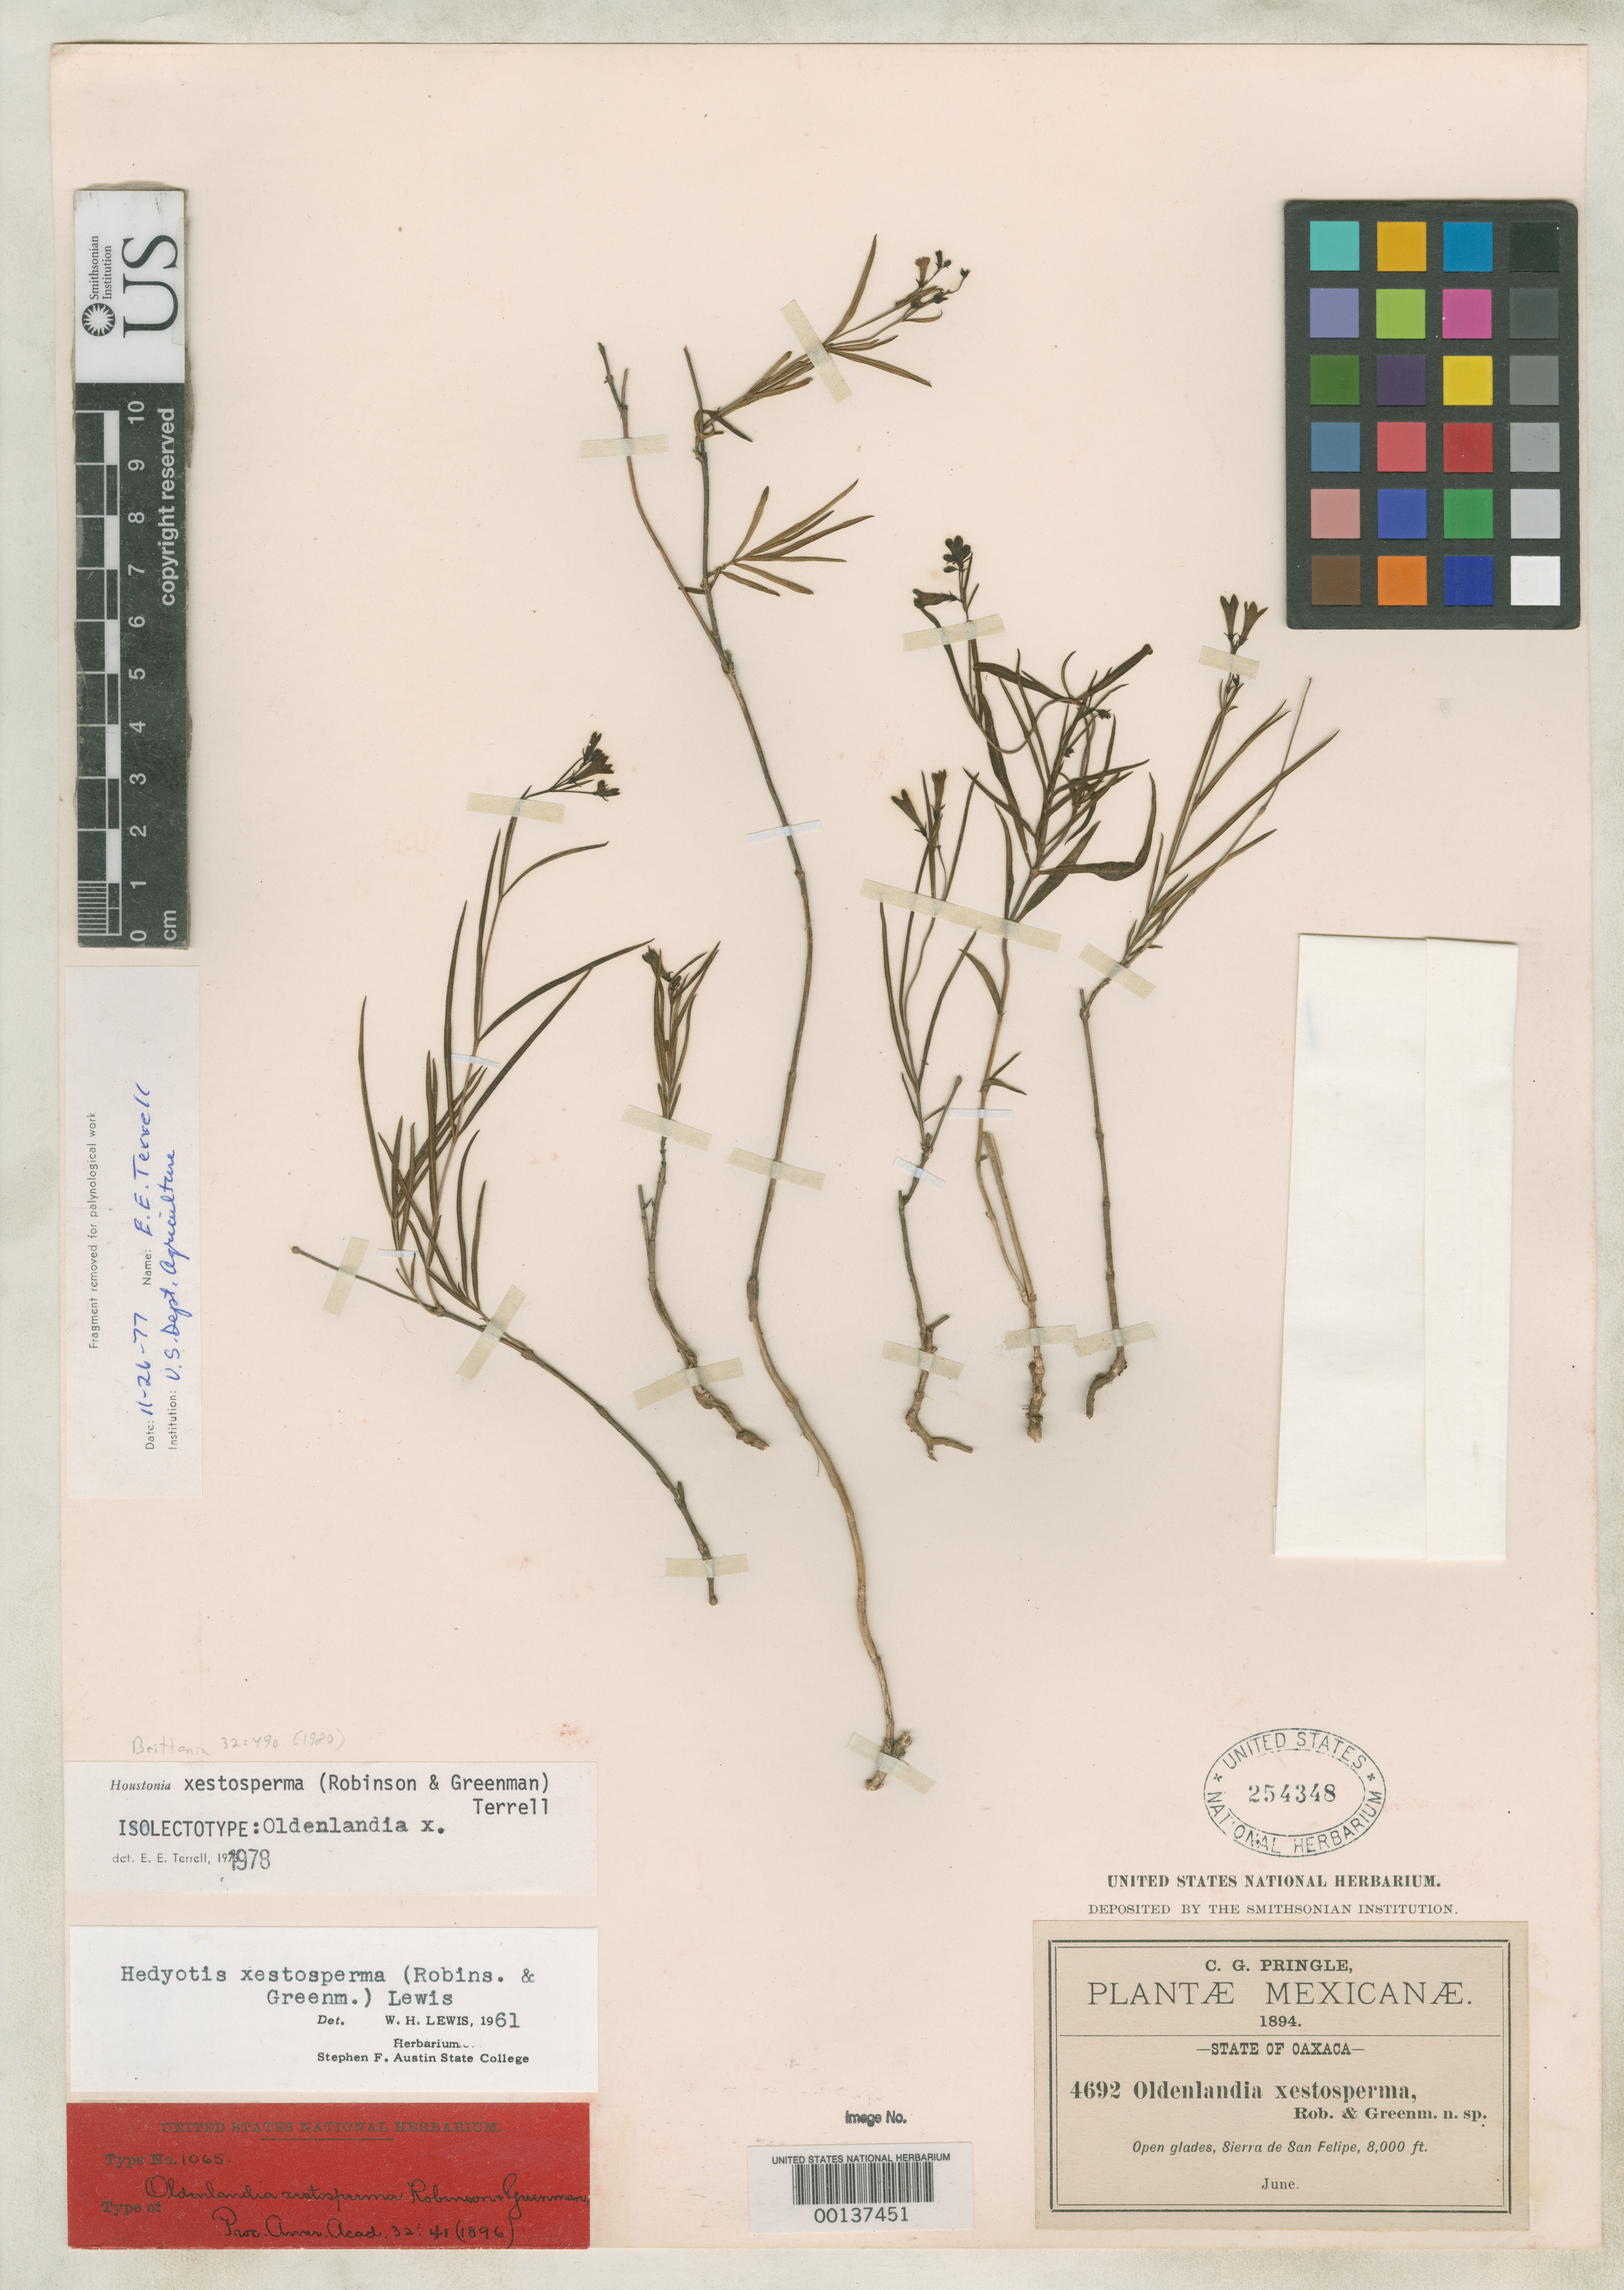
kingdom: Plantae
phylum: Tracheophyta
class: Magnoliopsida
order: Gentianales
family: Rubiaceae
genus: Oldenlandia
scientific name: Oldenlandia xestosperma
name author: B.L. Rob. & Greenm.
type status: Isolectotype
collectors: C. G. Pringle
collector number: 4692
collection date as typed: Jun 1894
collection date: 1894-06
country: Mexico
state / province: Oaxaca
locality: Open glades, Sierra de San Felipe.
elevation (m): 2438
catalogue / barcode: US 254348